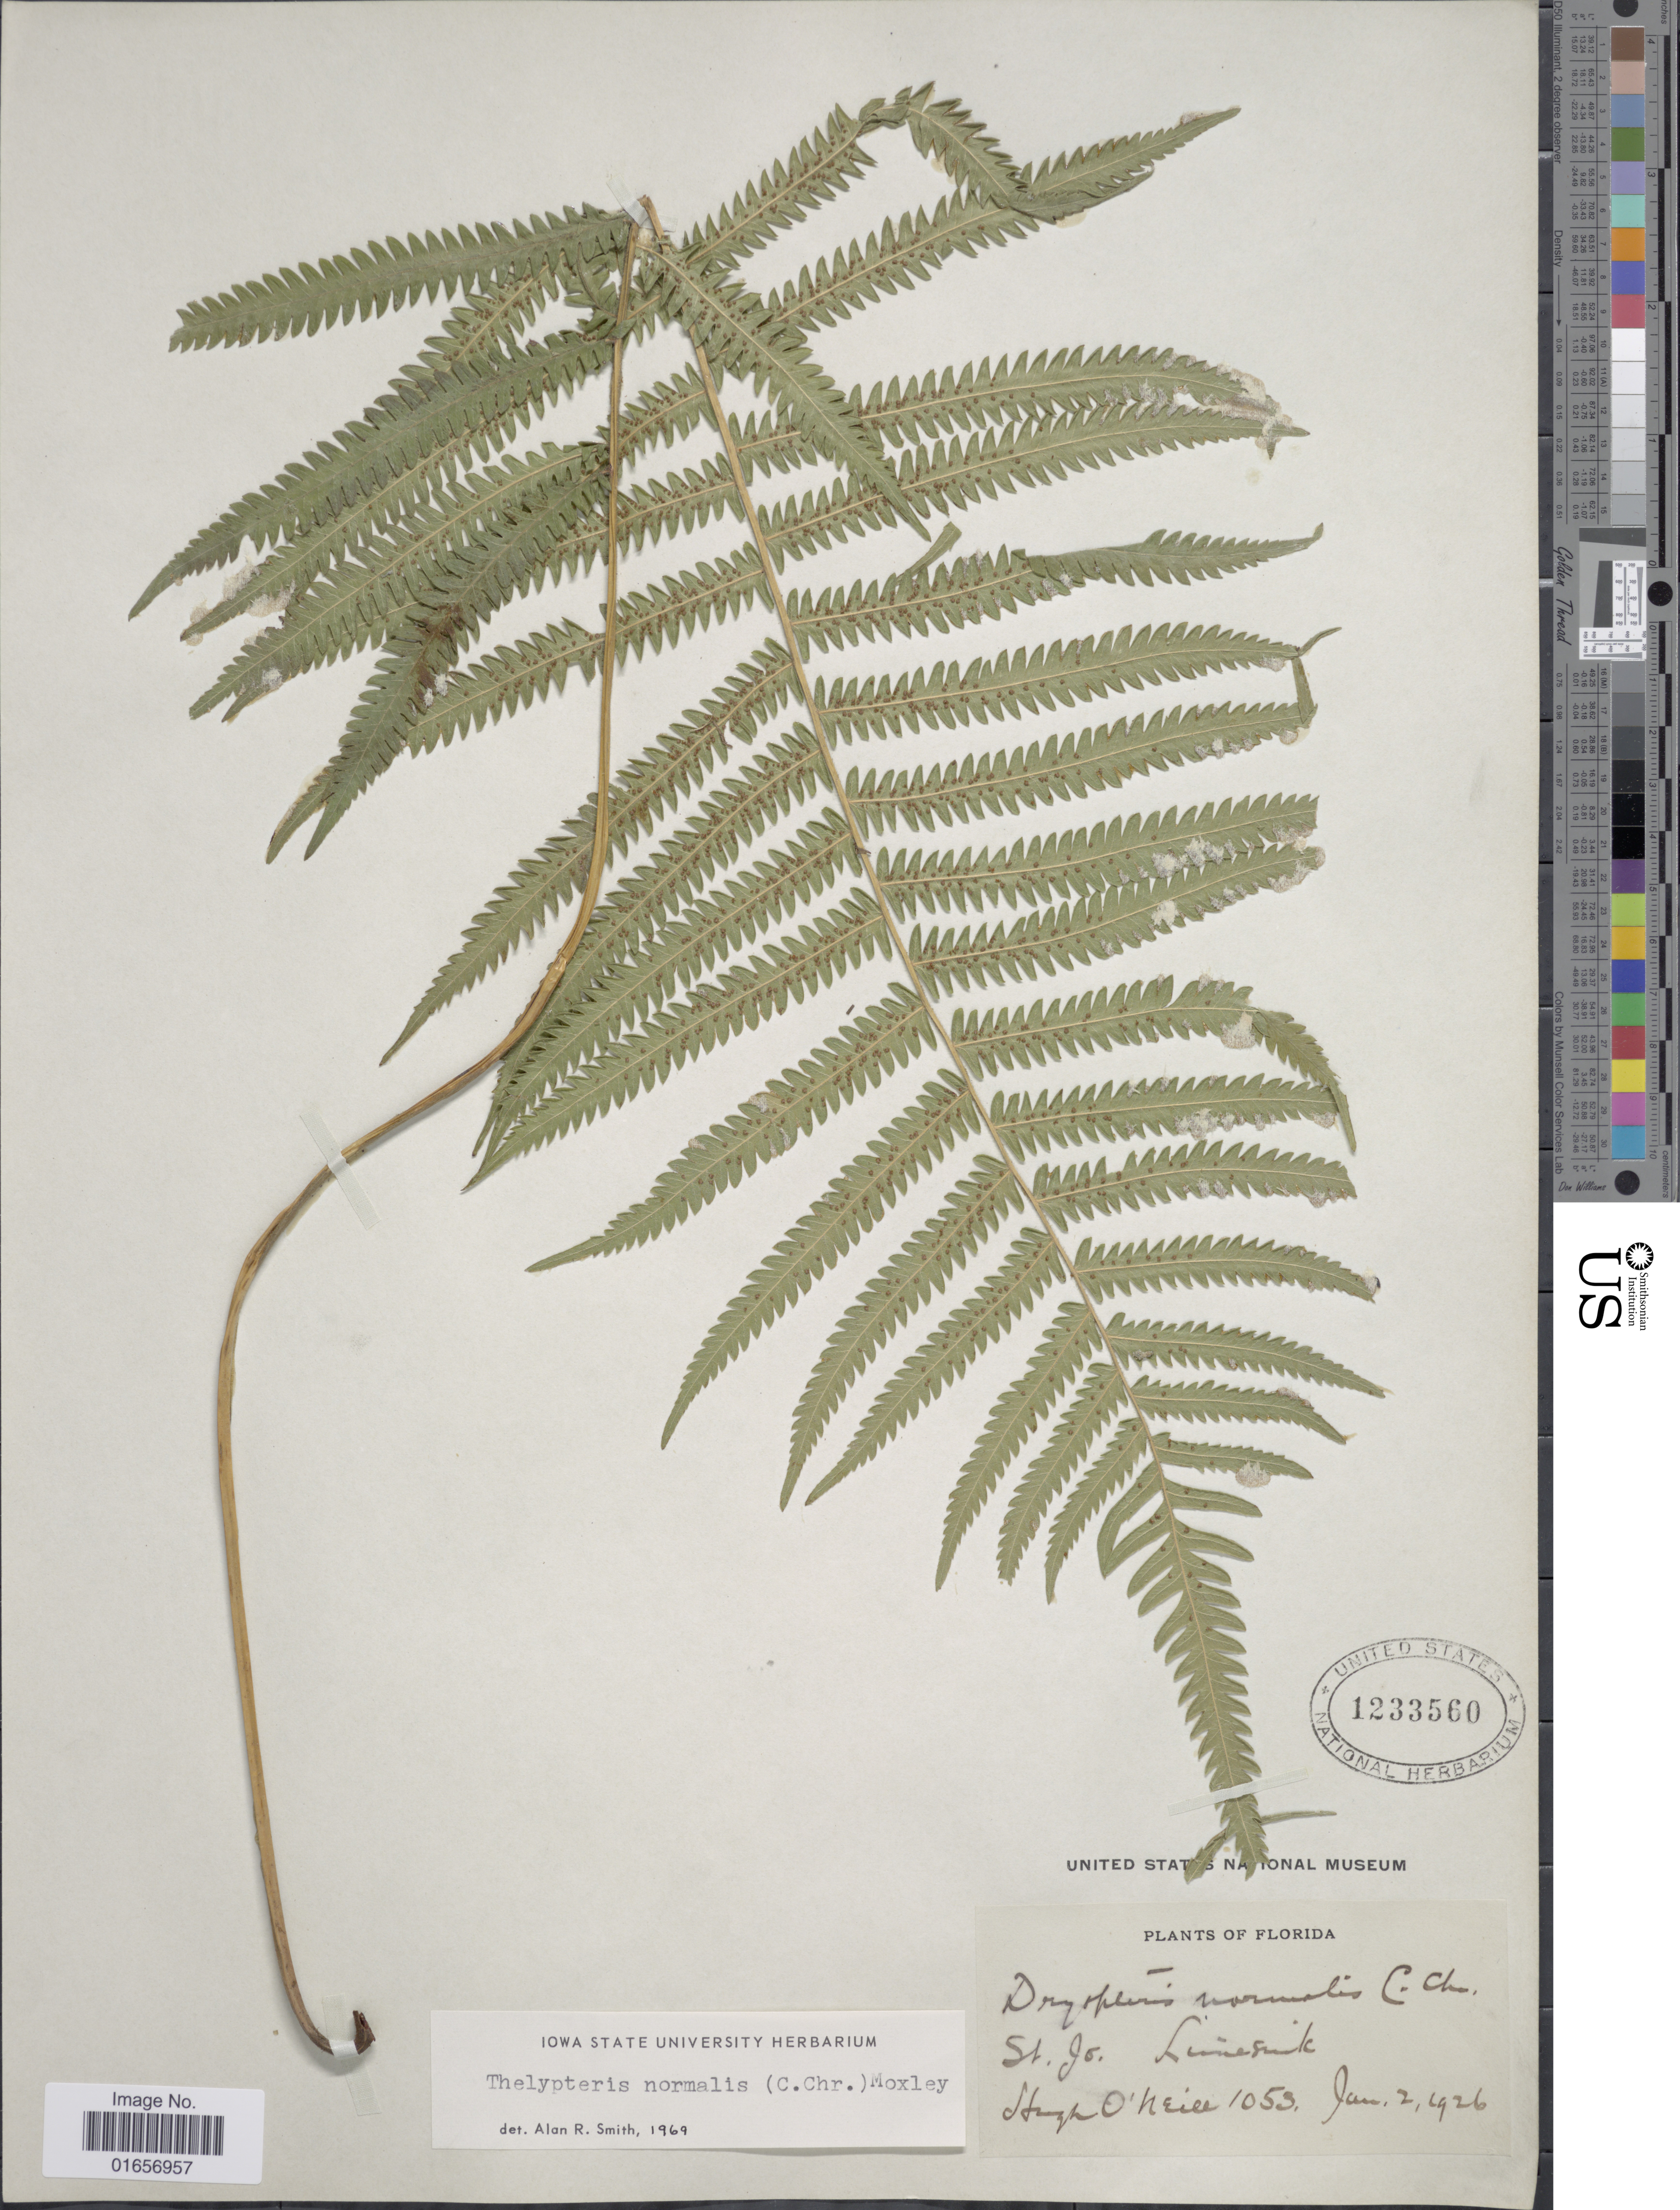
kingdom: Plantae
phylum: Tracheophyta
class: Polypodiopsida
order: Polypodiales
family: Thelypteridaceae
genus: Christella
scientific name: Christella kunthii comb. ined.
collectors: H. T. O' Neill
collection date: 1926-01-02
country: United States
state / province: Florida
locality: St. Jo. Lime sink.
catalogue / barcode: US 1233560